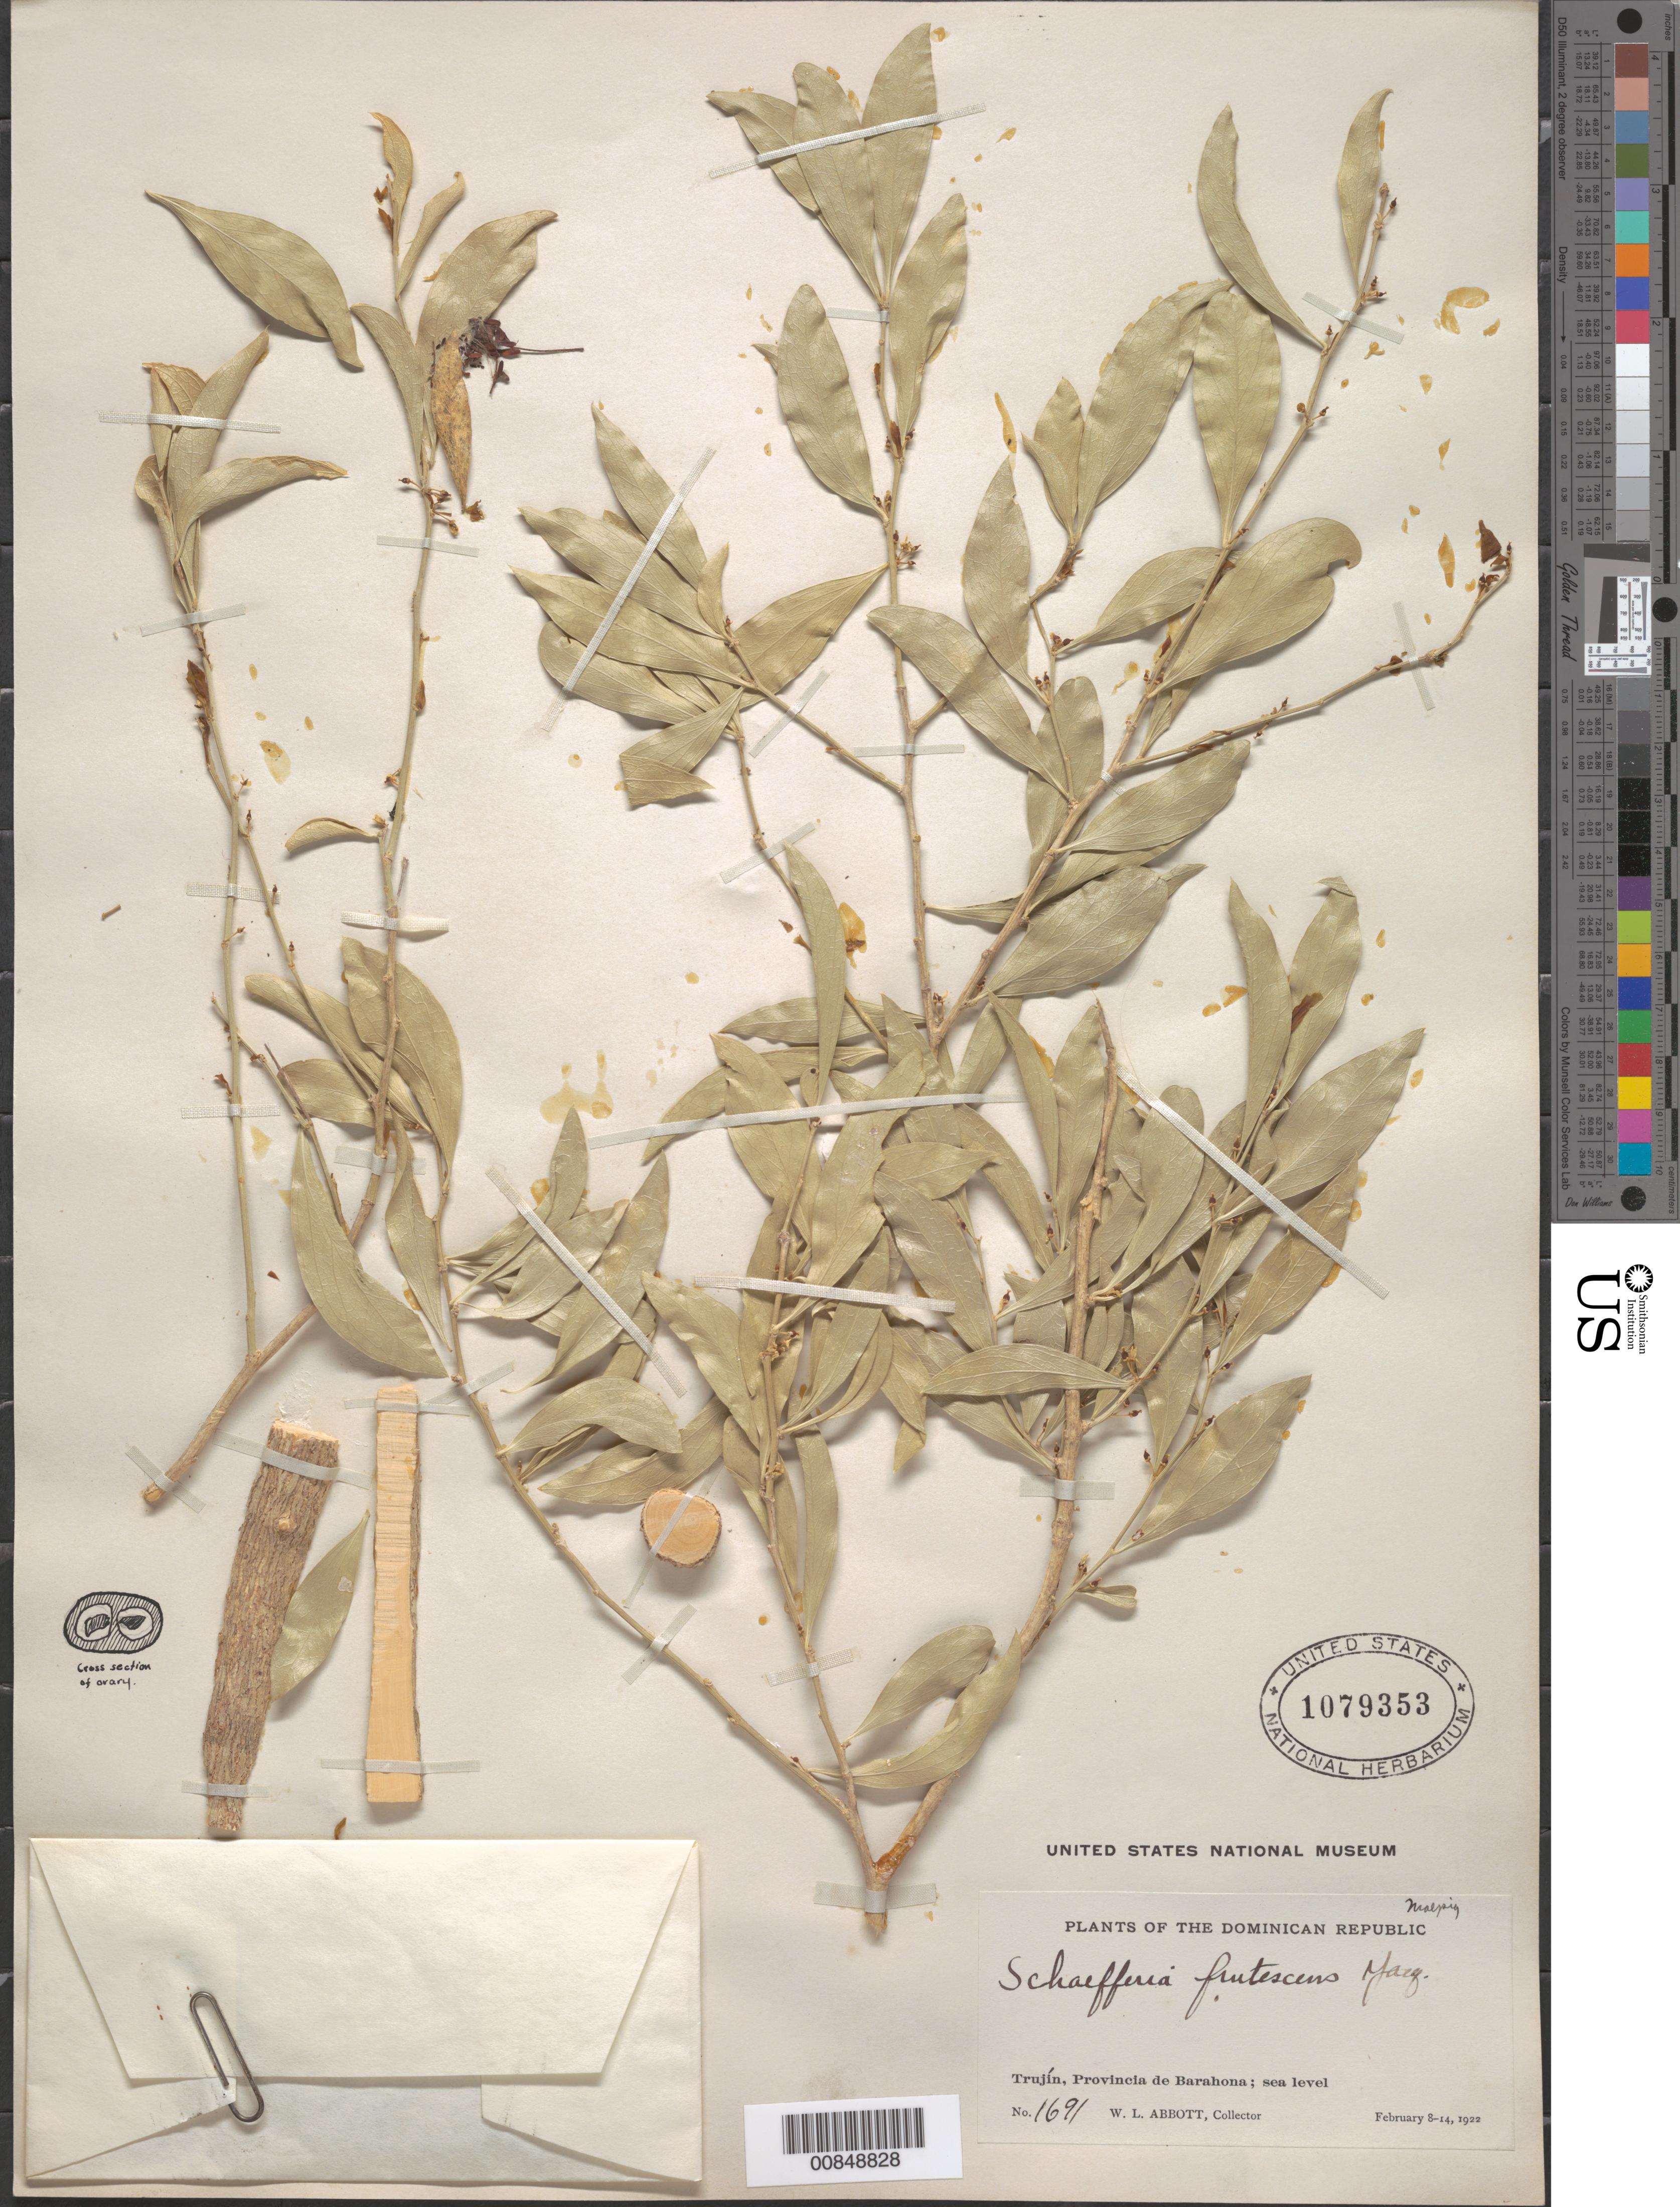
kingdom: Plantae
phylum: Tracheophyta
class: Magnoliopsida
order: Celastrales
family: Celastraceae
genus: Schaefferia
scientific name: Schaefferia frutescens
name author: Jacq.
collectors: W. L. Abbott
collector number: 1691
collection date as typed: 08 Feb 1922 to 14 Feb 1922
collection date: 1922-02-08/1922-02-14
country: Dominican Republic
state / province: Barahona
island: Hispaniola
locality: Trujín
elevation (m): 0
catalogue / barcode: US 1079353